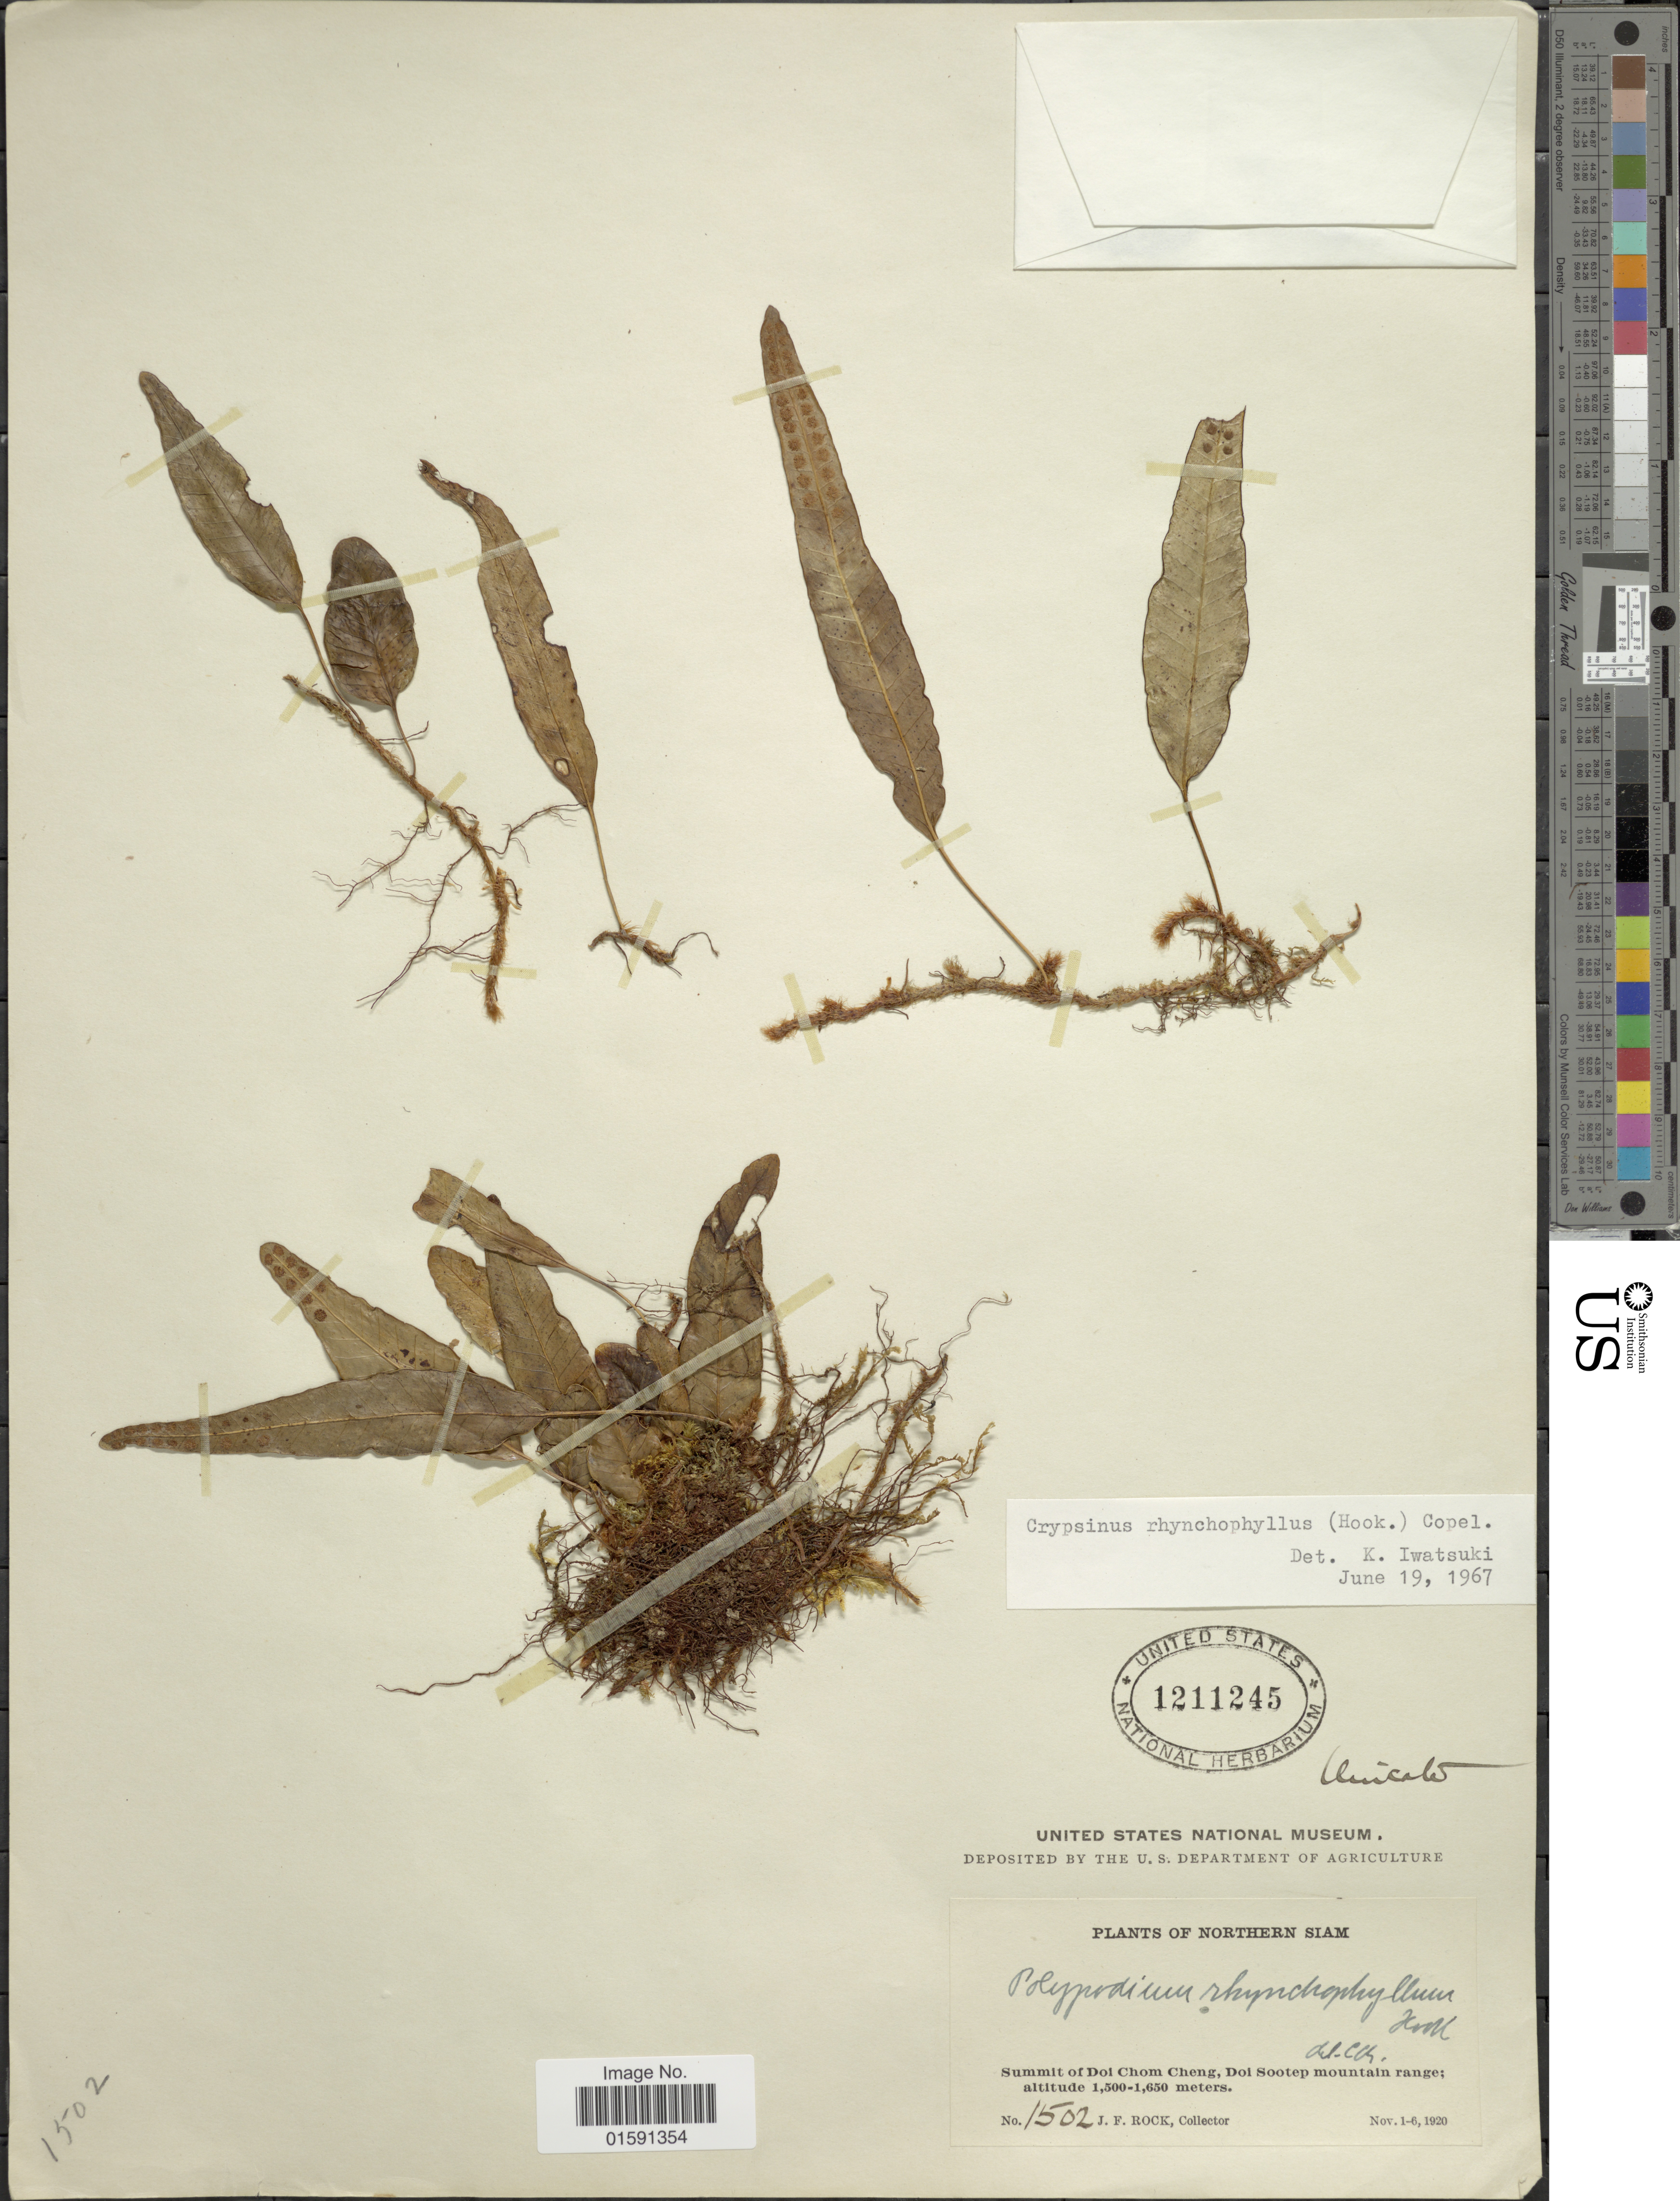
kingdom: Plantae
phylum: Tracheophyta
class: Polypodiopsida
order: Polypodiales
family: Polypodiaceae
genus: Selliguea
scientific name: Selliguea rhynchophylla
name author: (Hook.) Fraser-Jenk.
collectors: J. Rock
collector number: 1502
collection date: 1920-11-01/1920-11-06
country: Thailand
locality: Northern Siam, Summit of Doi Chom Cheng, Doi Sootep mountain range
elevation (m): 1500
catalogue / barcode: US 1211245